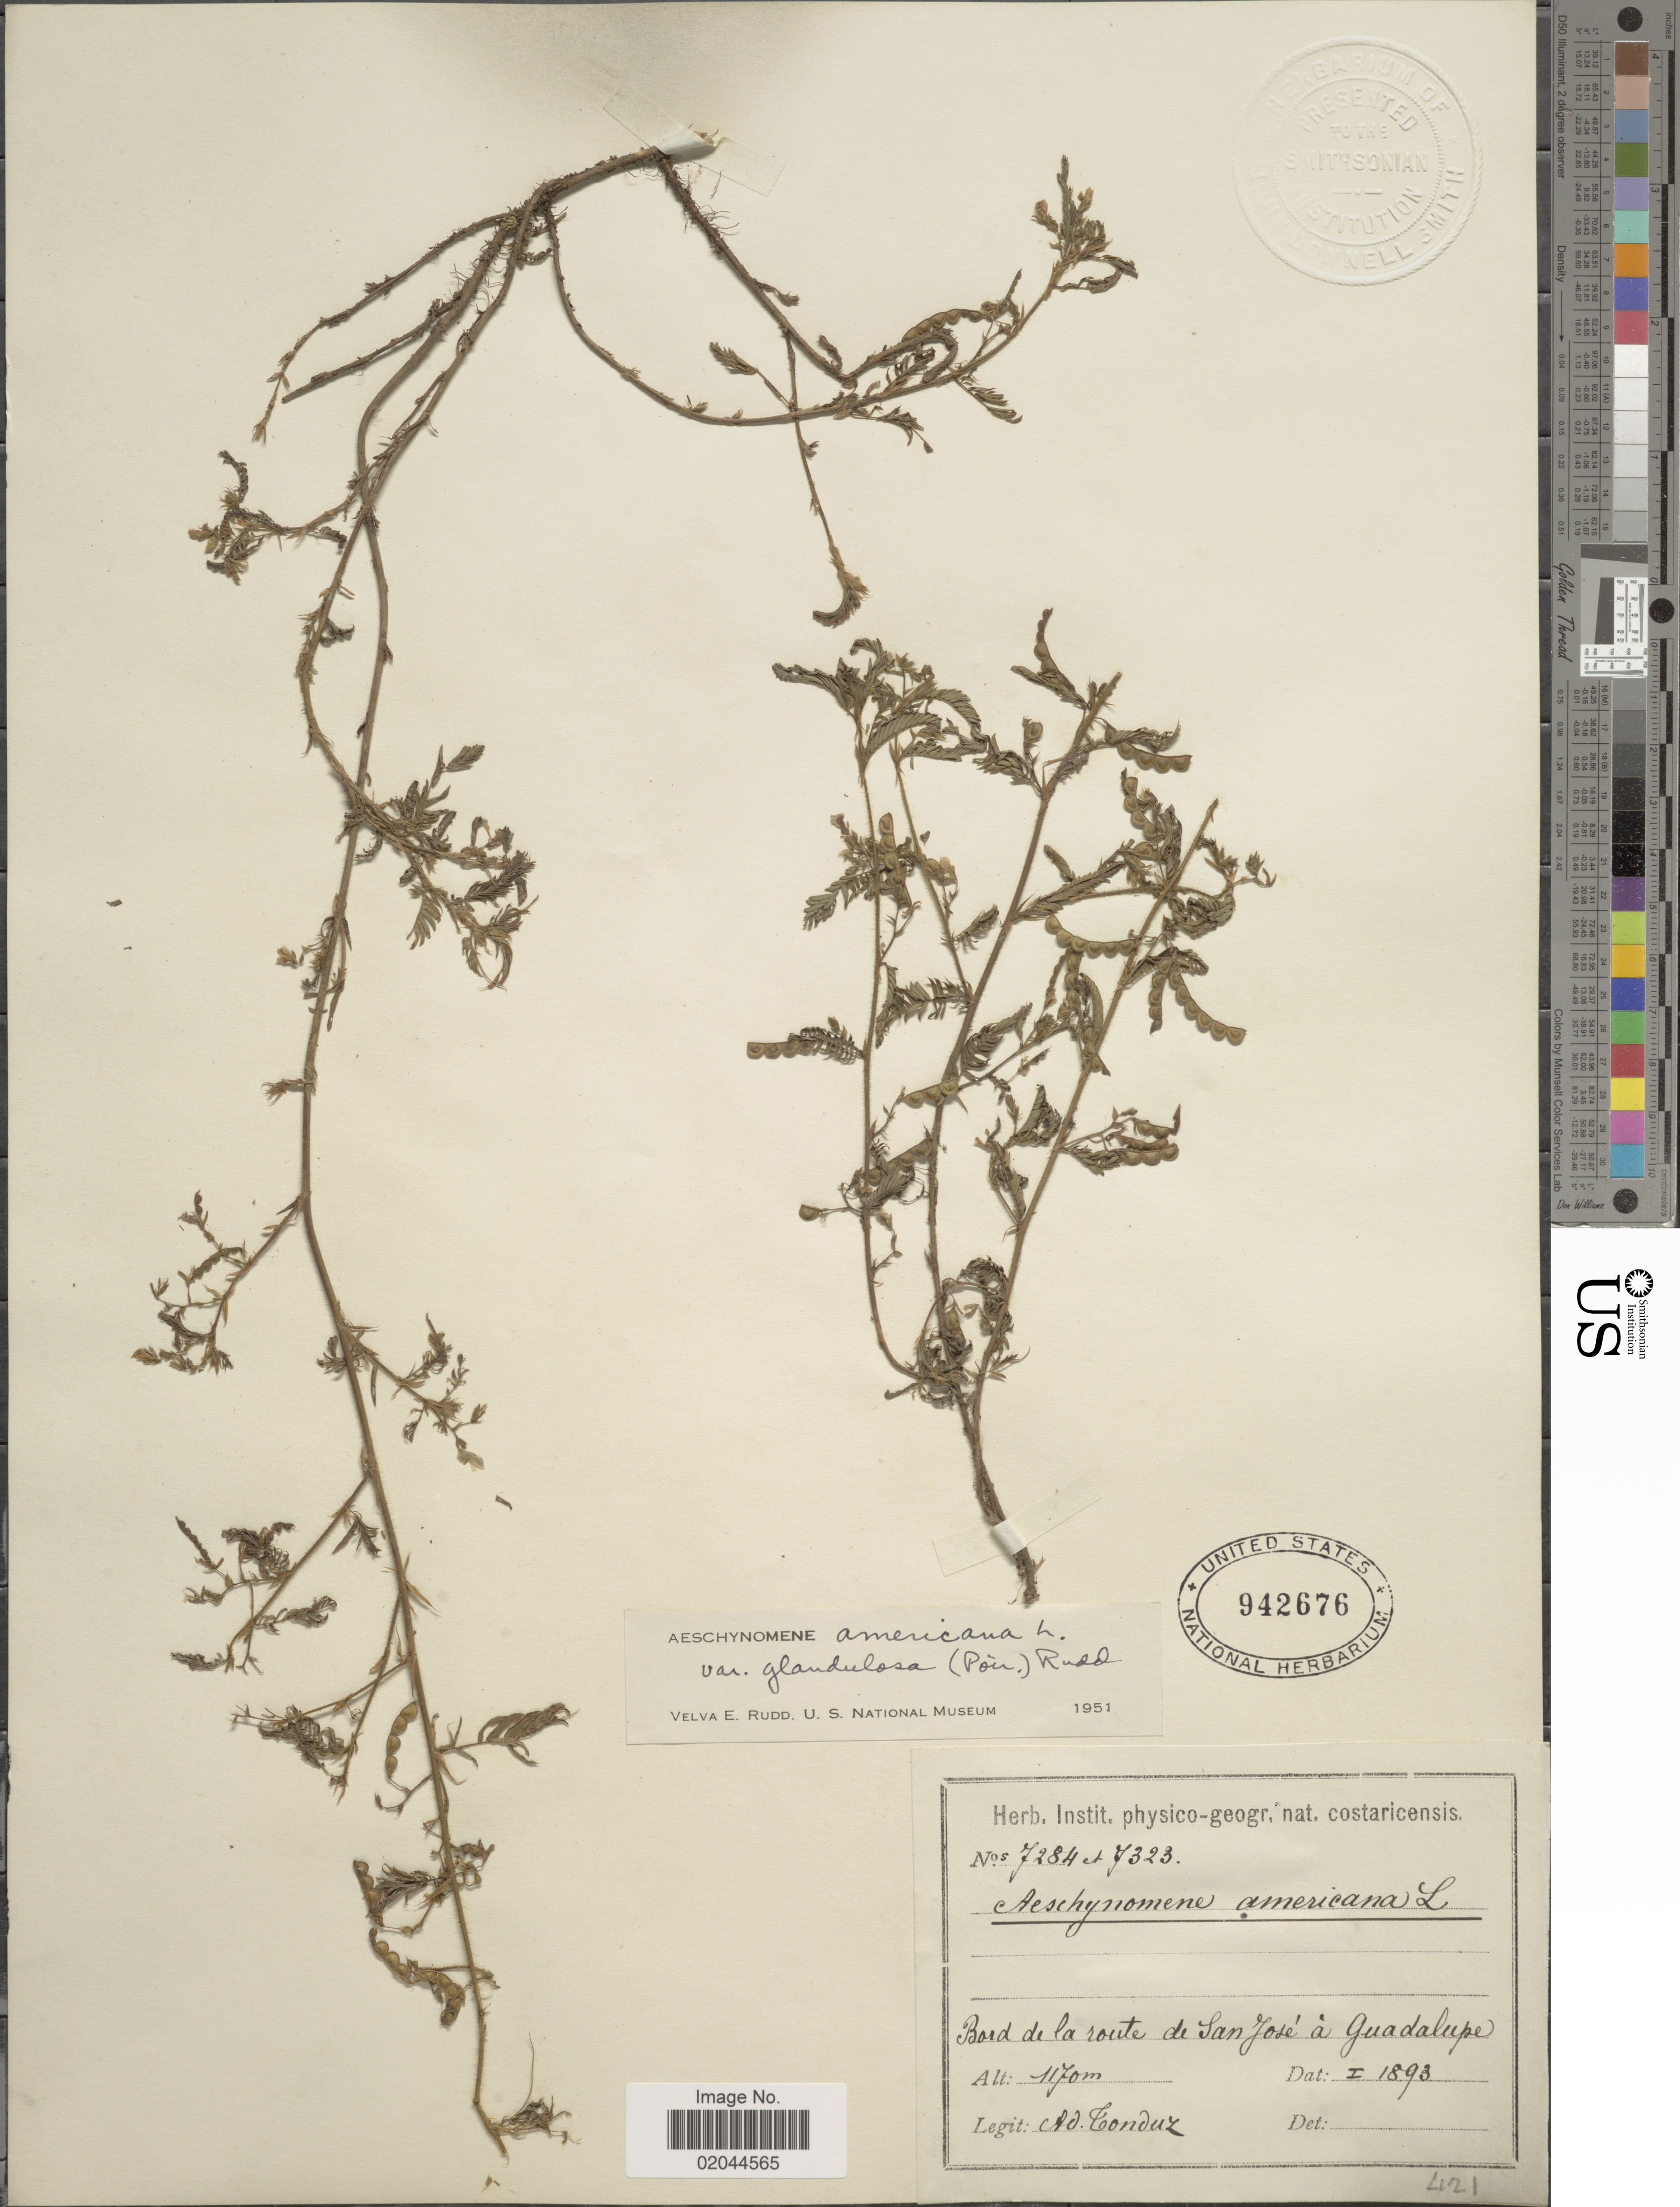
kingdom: Plantae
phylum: Tracheophyta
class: Magnoliopsida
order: Fabales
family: Fabaceae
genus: Aeschynomene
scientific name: Aeschynomene americana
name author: L.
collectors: A. Tonduz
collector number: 7284/7323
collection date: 1893-01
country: Costa Rica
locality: Bord de la route de San jose a Guadalupe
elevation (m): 1170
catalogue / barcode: US 942676